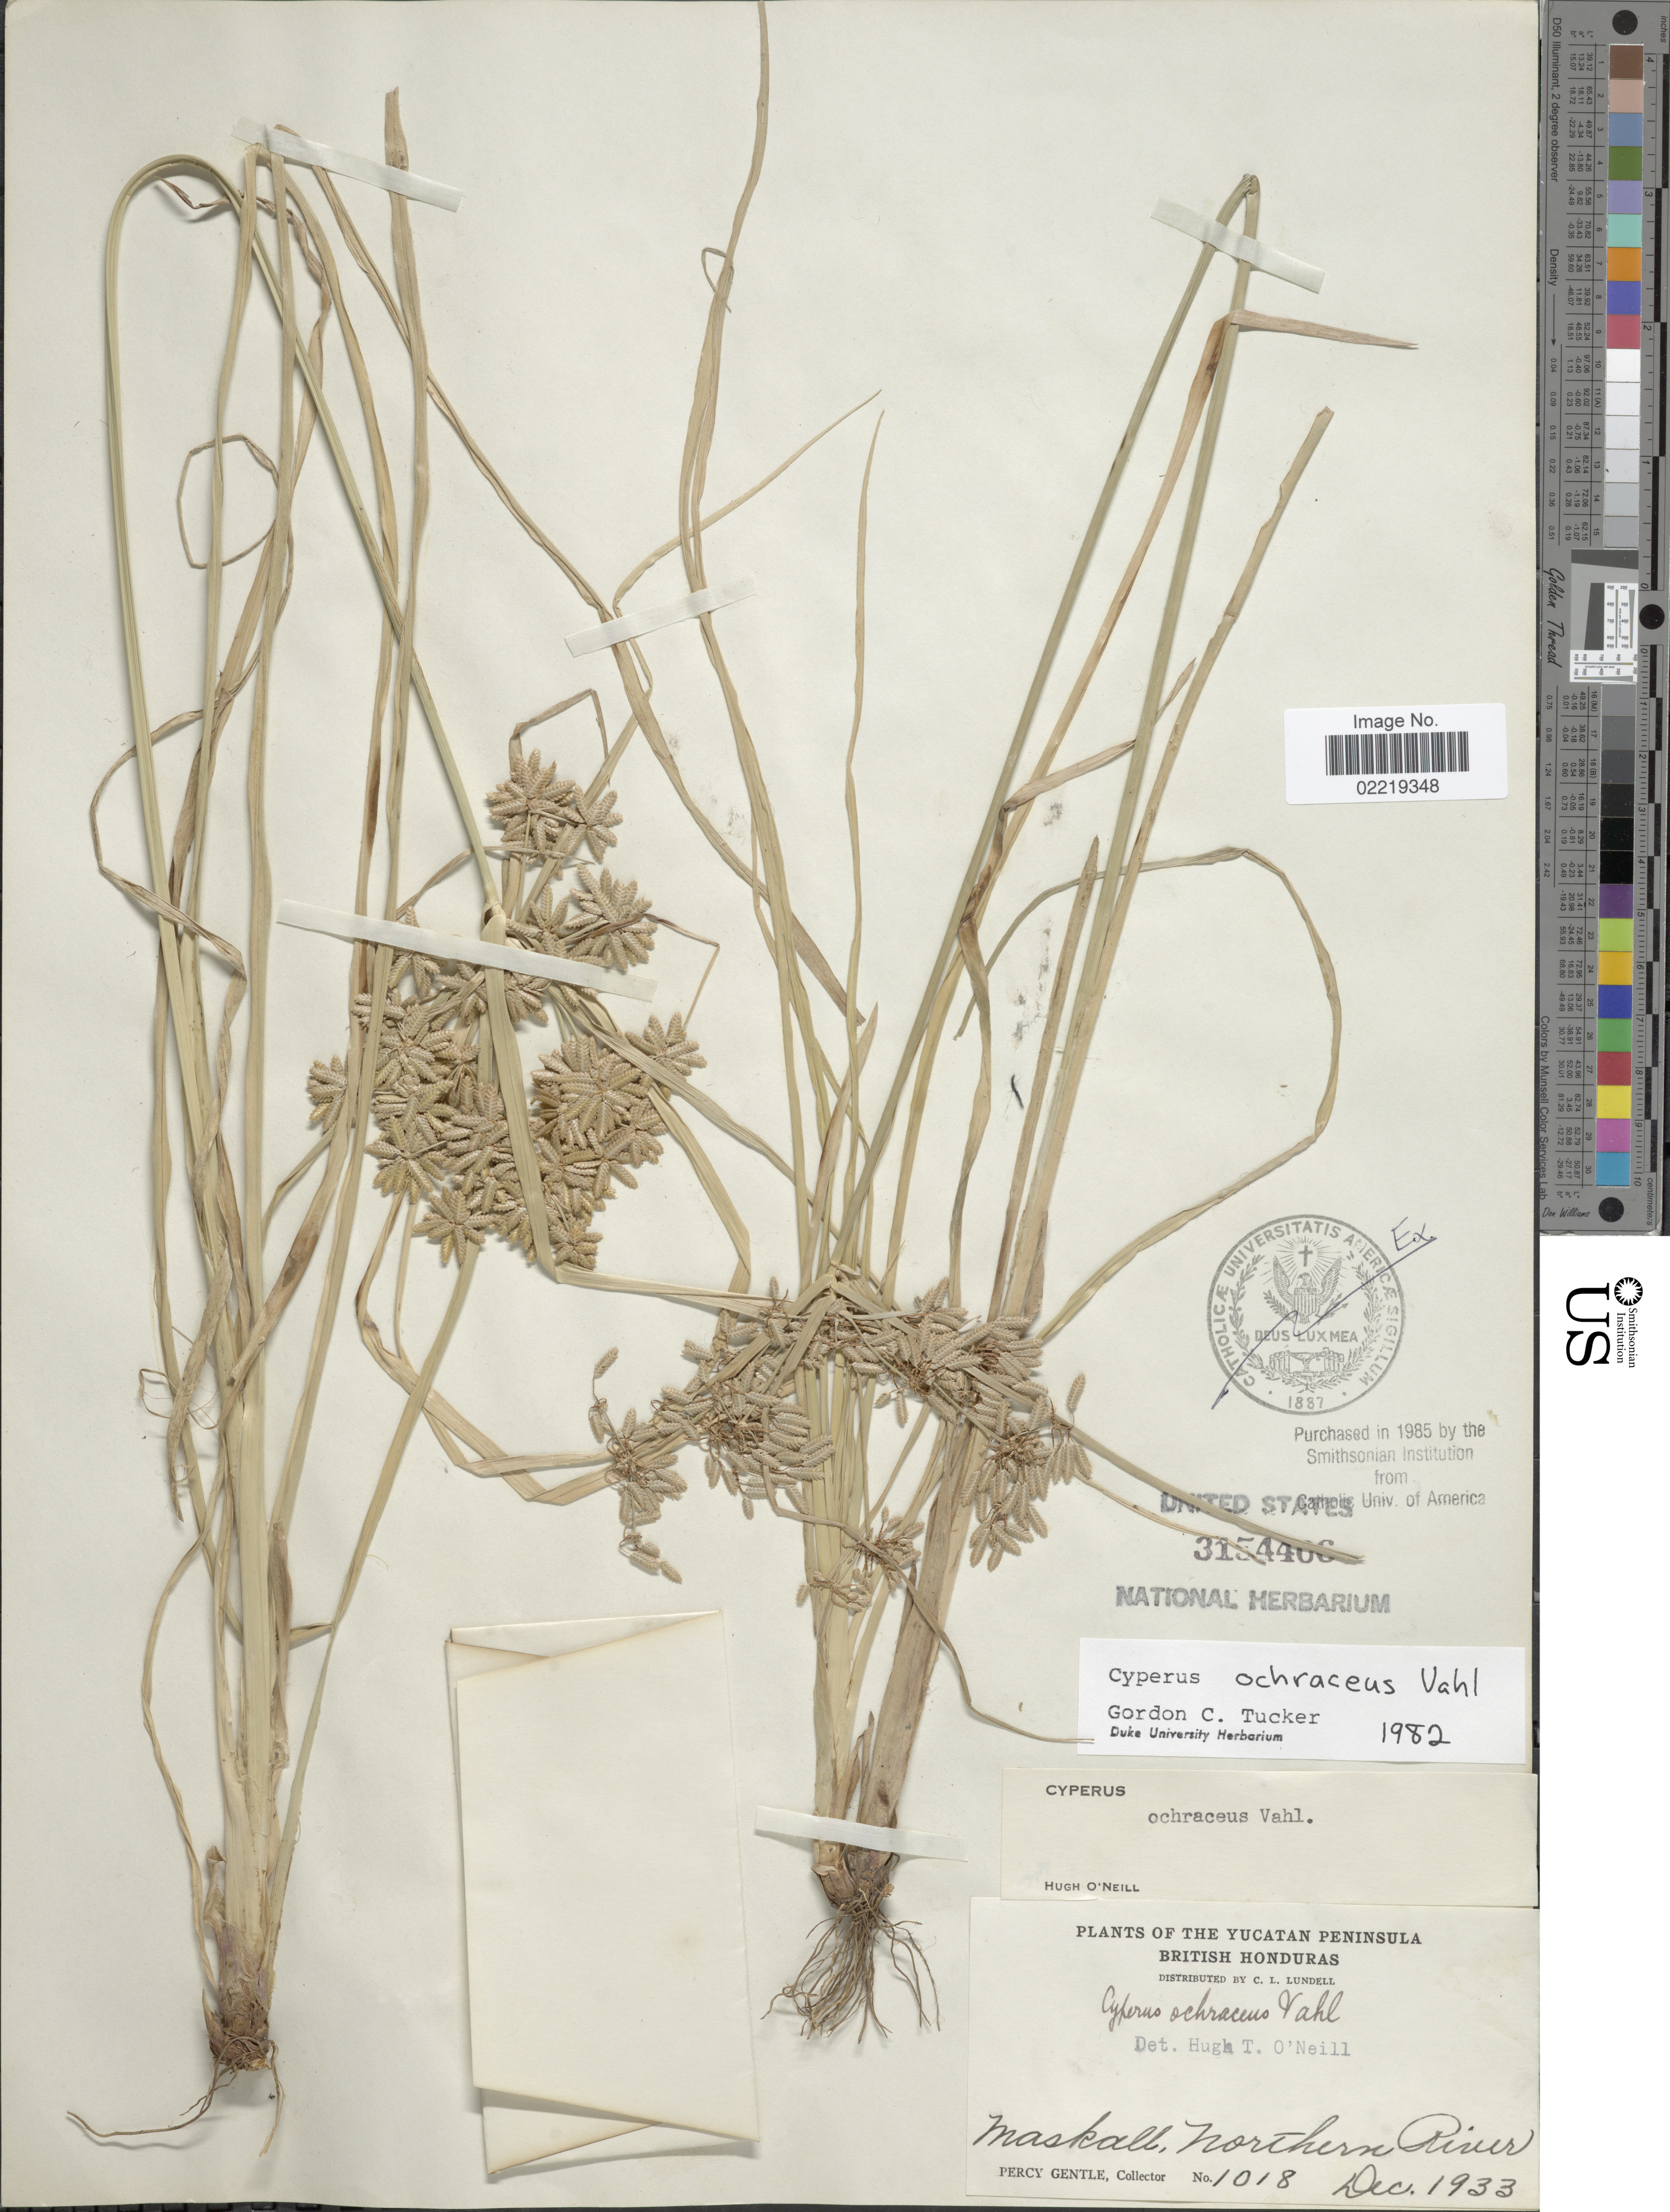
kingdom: Plantae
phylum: Tracheophyta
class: Liliopsida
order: Poales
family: Cyperaceae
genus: Cyperus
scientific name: Cyperus ochraceus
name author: Vahl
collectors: P. H. Gentle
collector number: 1018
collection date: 1933-12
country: Belize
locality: The Yucatan Peninsula, British Honduras, Maskall, Northern River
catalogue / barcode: US 3154406